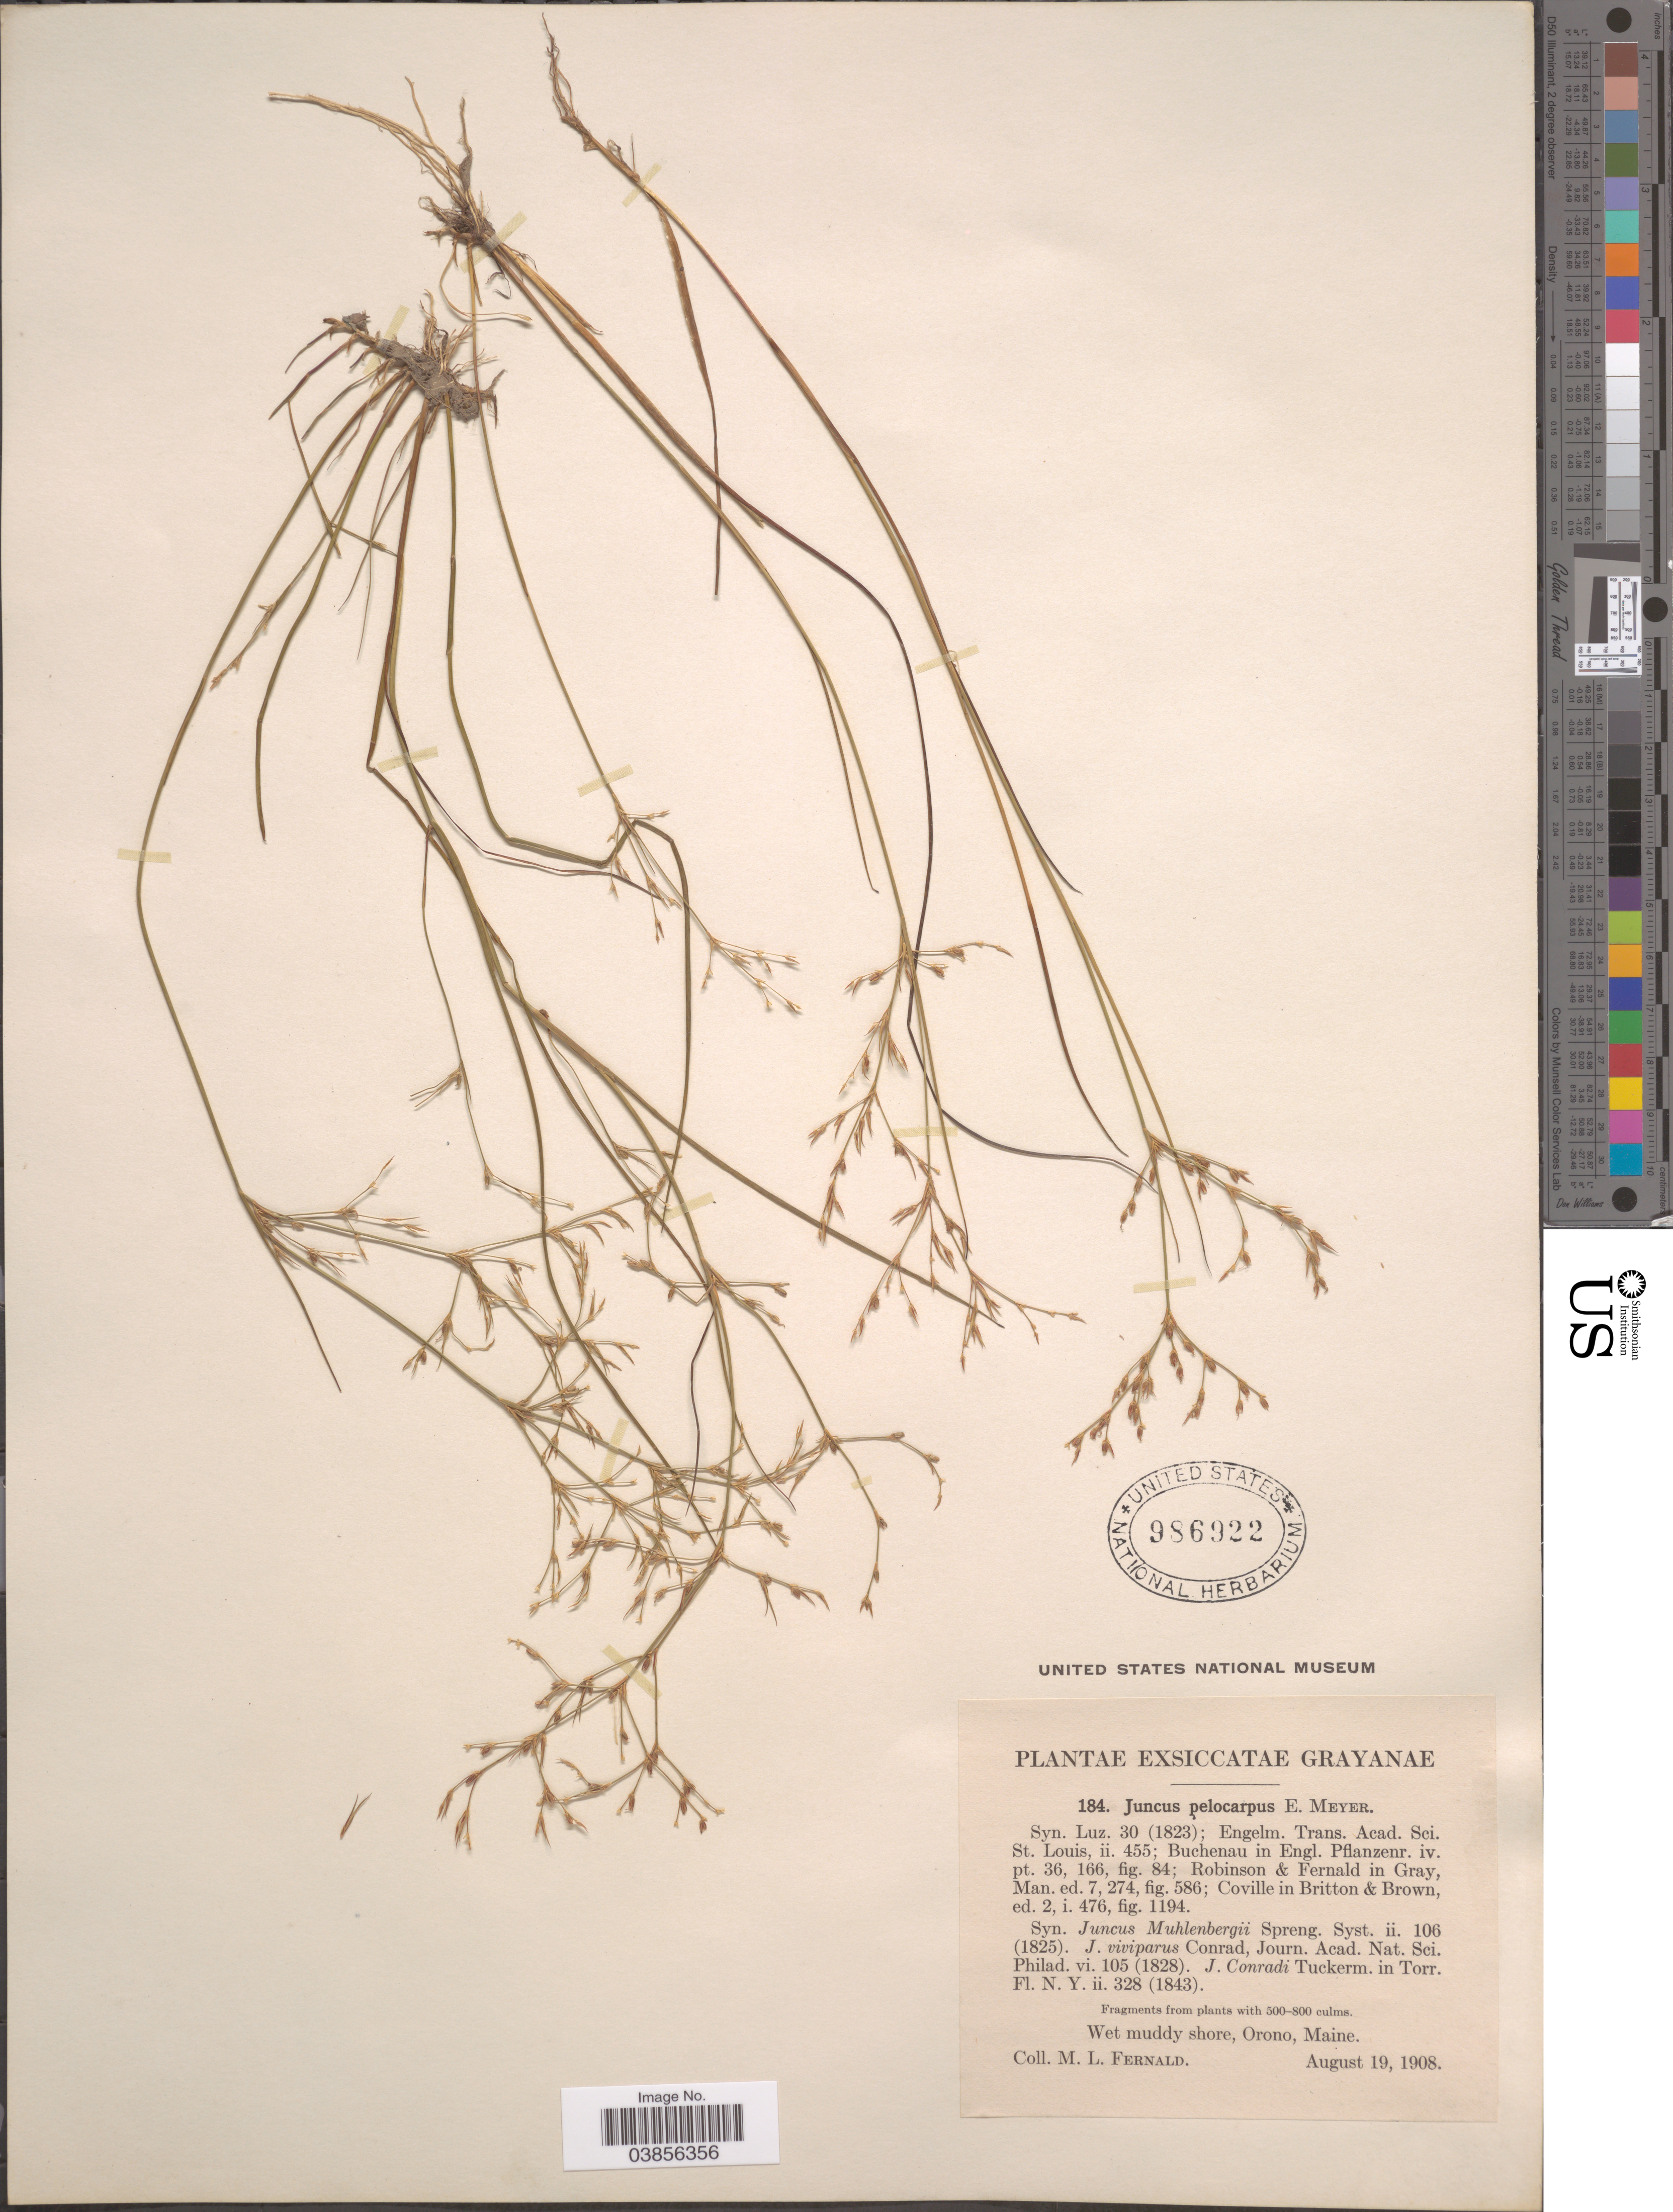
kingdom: Plantae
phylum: Tracheophyta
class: Liliopsida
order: Poales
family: Juncaceae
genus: Juncus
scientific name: Juncus pelocarpus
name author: E. Mey.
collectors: M. L. Fernald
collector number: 184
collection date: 1908-08-19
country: United States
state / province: Maine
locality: Orono.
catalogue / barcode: US 986922